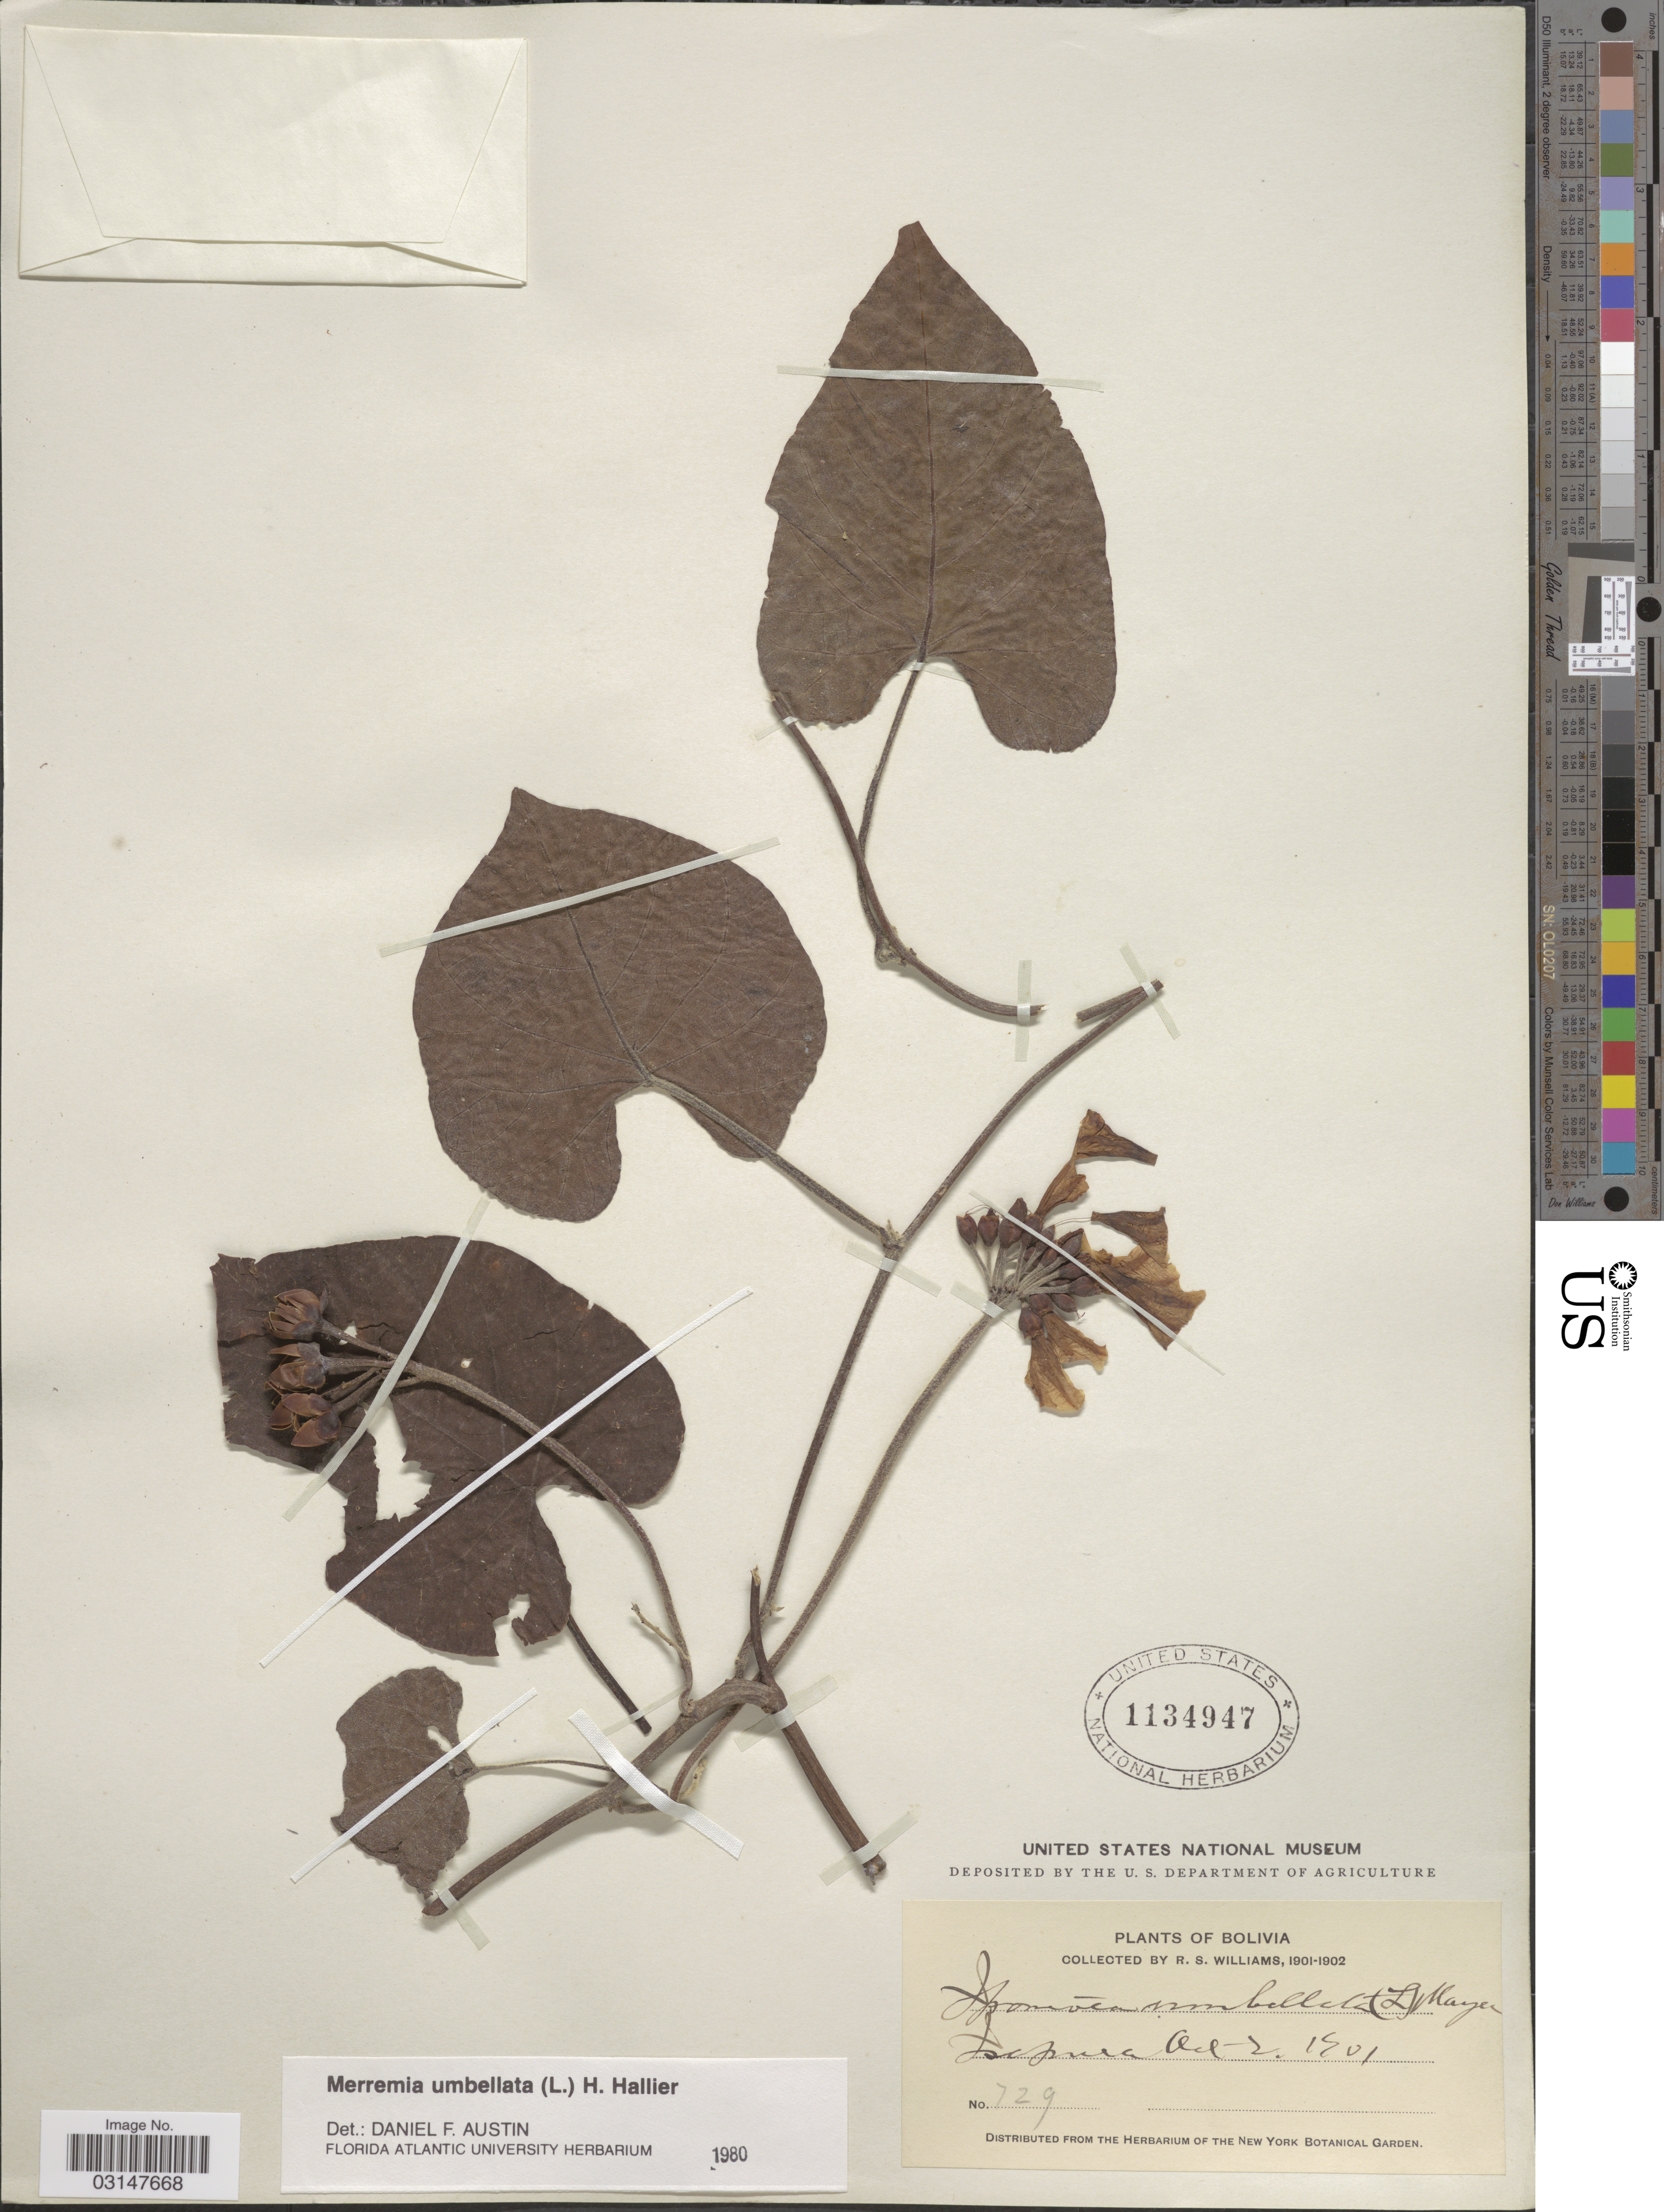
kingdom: Plantae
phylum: Tracheophyta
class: Magnoliopsida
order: Solanales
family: Convolvulaceae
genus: Camonea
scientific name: Camonea umbellata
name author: (L.) A. R. Simões & Staples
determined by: Strong, Mark T., (BOT), Smithsonian Institution - National Museum of Natural History (UNITED STATES)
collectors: R. S. Williams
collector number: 729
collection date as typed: Oct. 2, 1901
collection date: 1901-10-02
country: Bolivia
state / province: La Páz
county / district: Larecaja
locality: Isupuri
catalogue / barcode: US 1134947